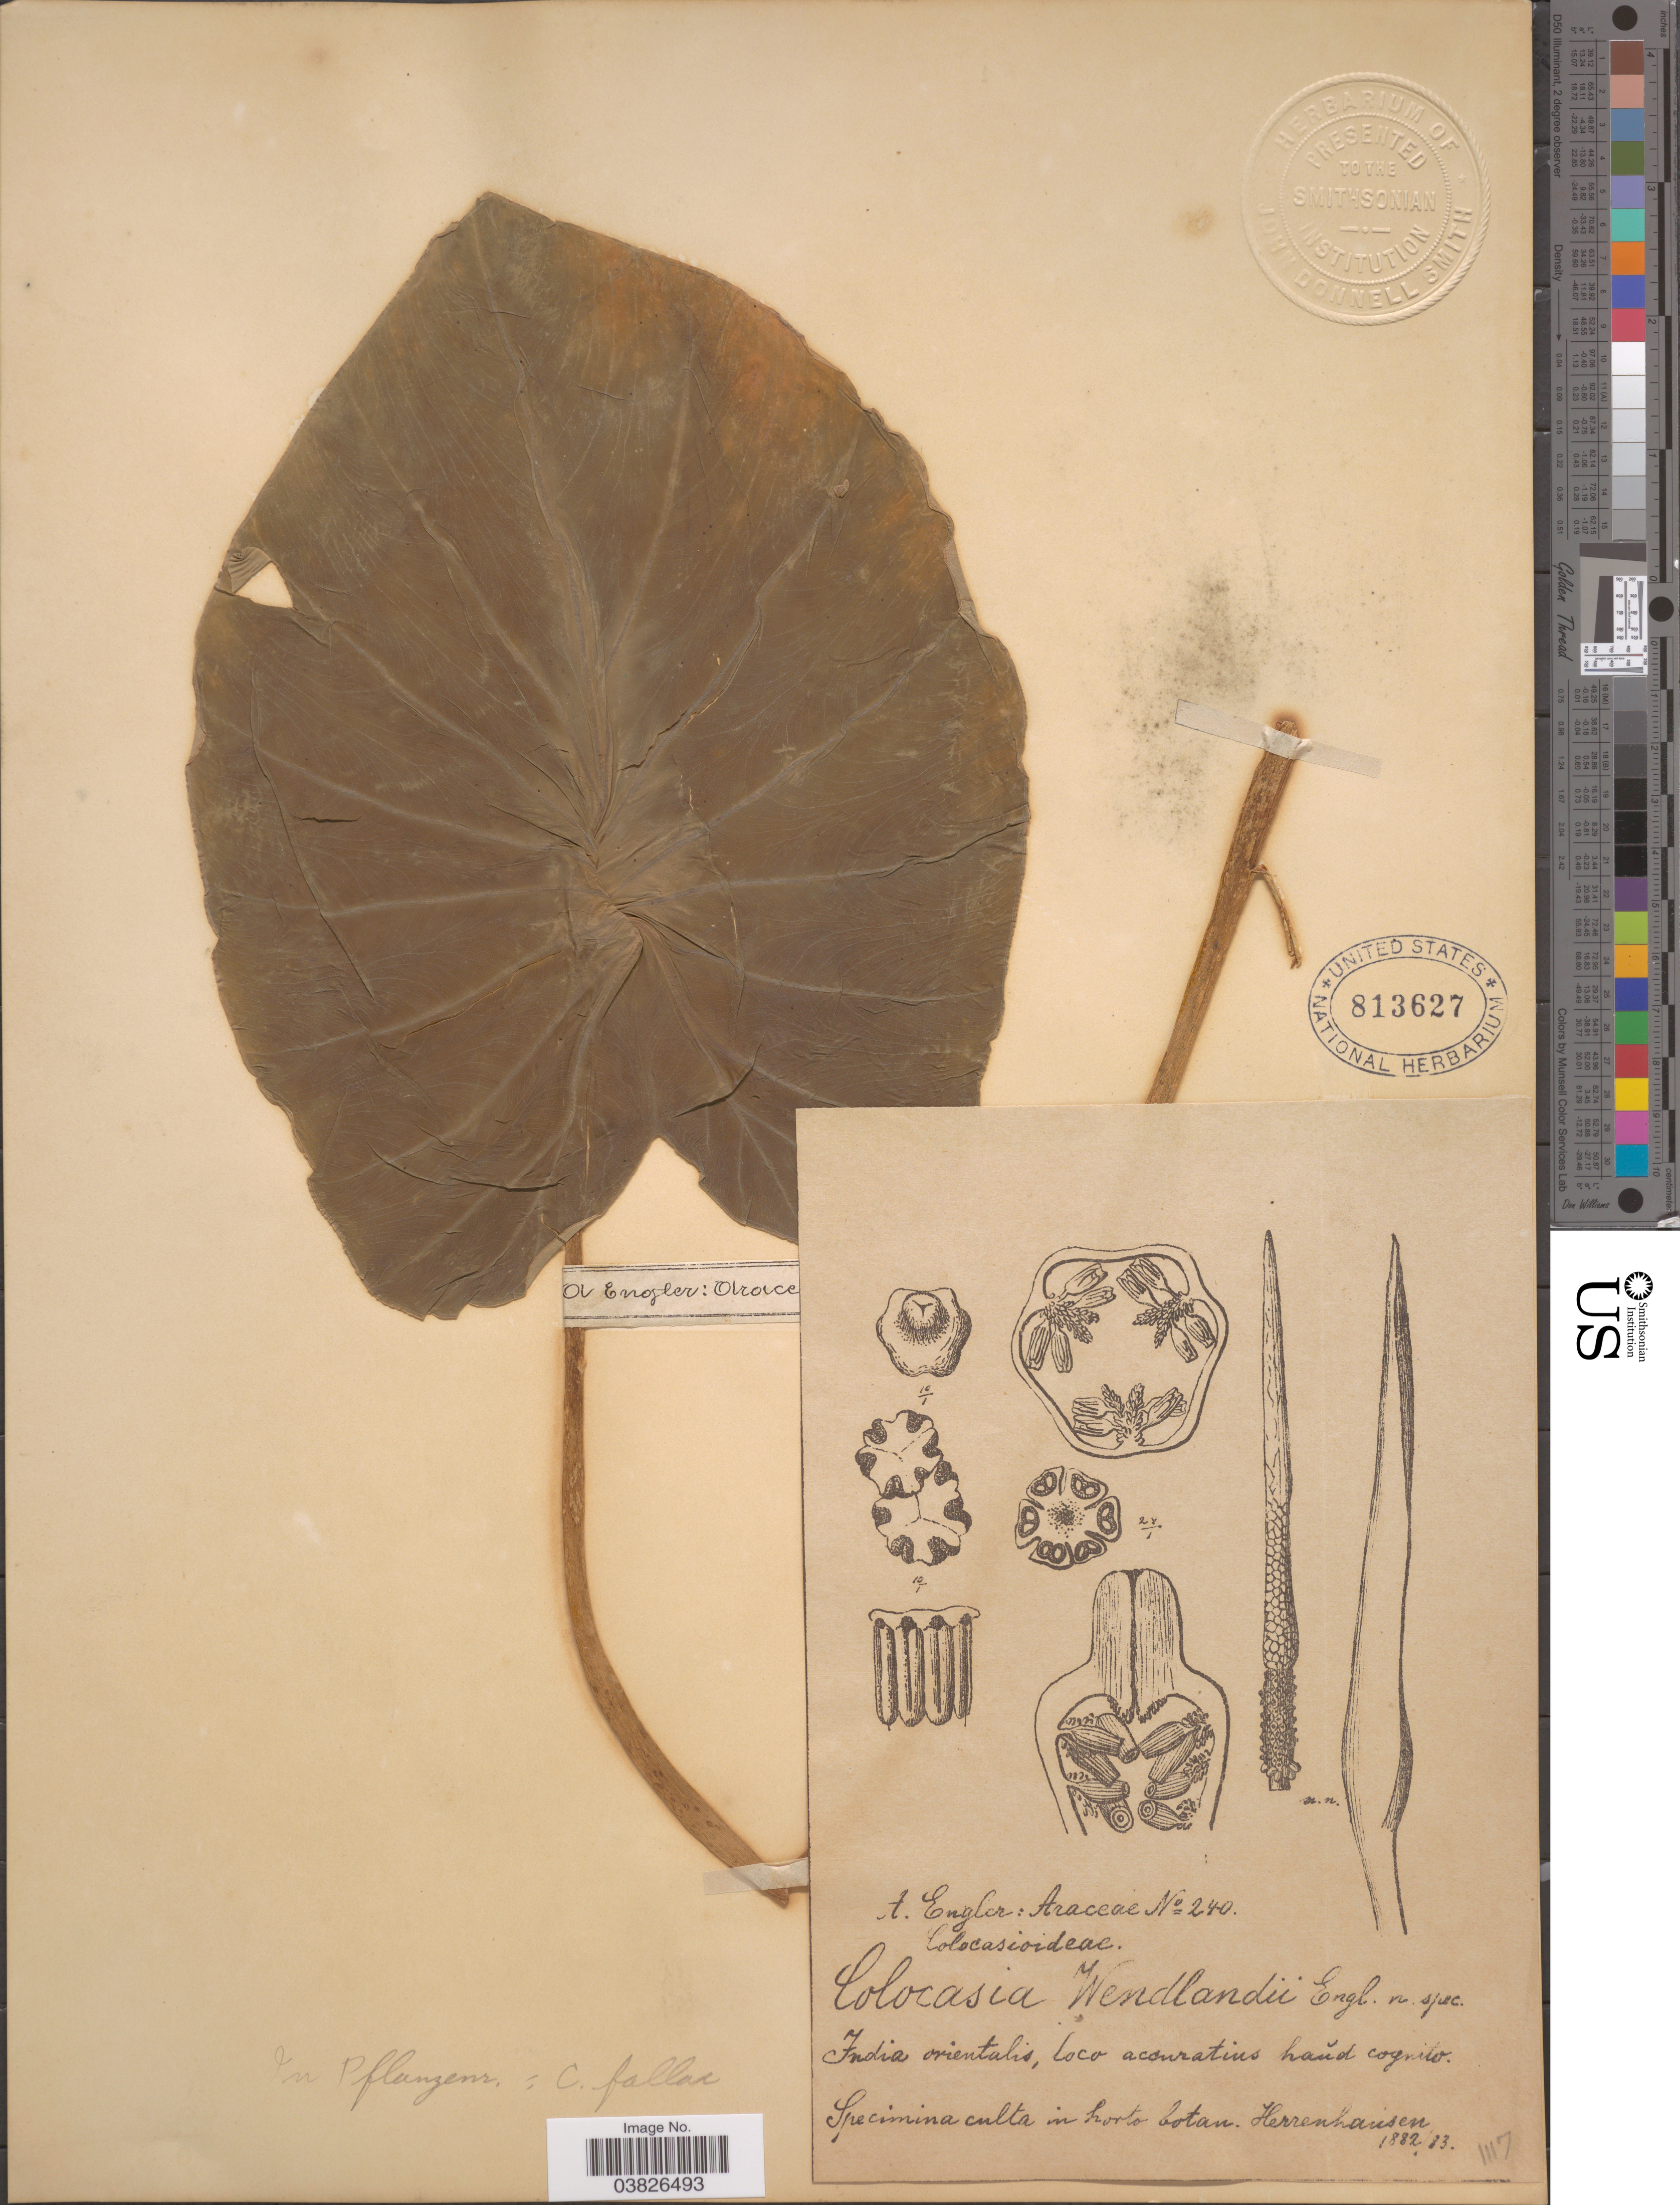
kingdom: Plantae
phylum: Tracheophyta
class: Liliopsida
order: Alismatales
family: Araceae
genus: Colocasia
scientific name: Colocasia fallax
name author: Schott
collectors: A. Engler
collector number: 240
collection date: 1882/1883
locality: India orientalis. In horto botan. Herrenhausen.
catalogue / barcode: US 813627